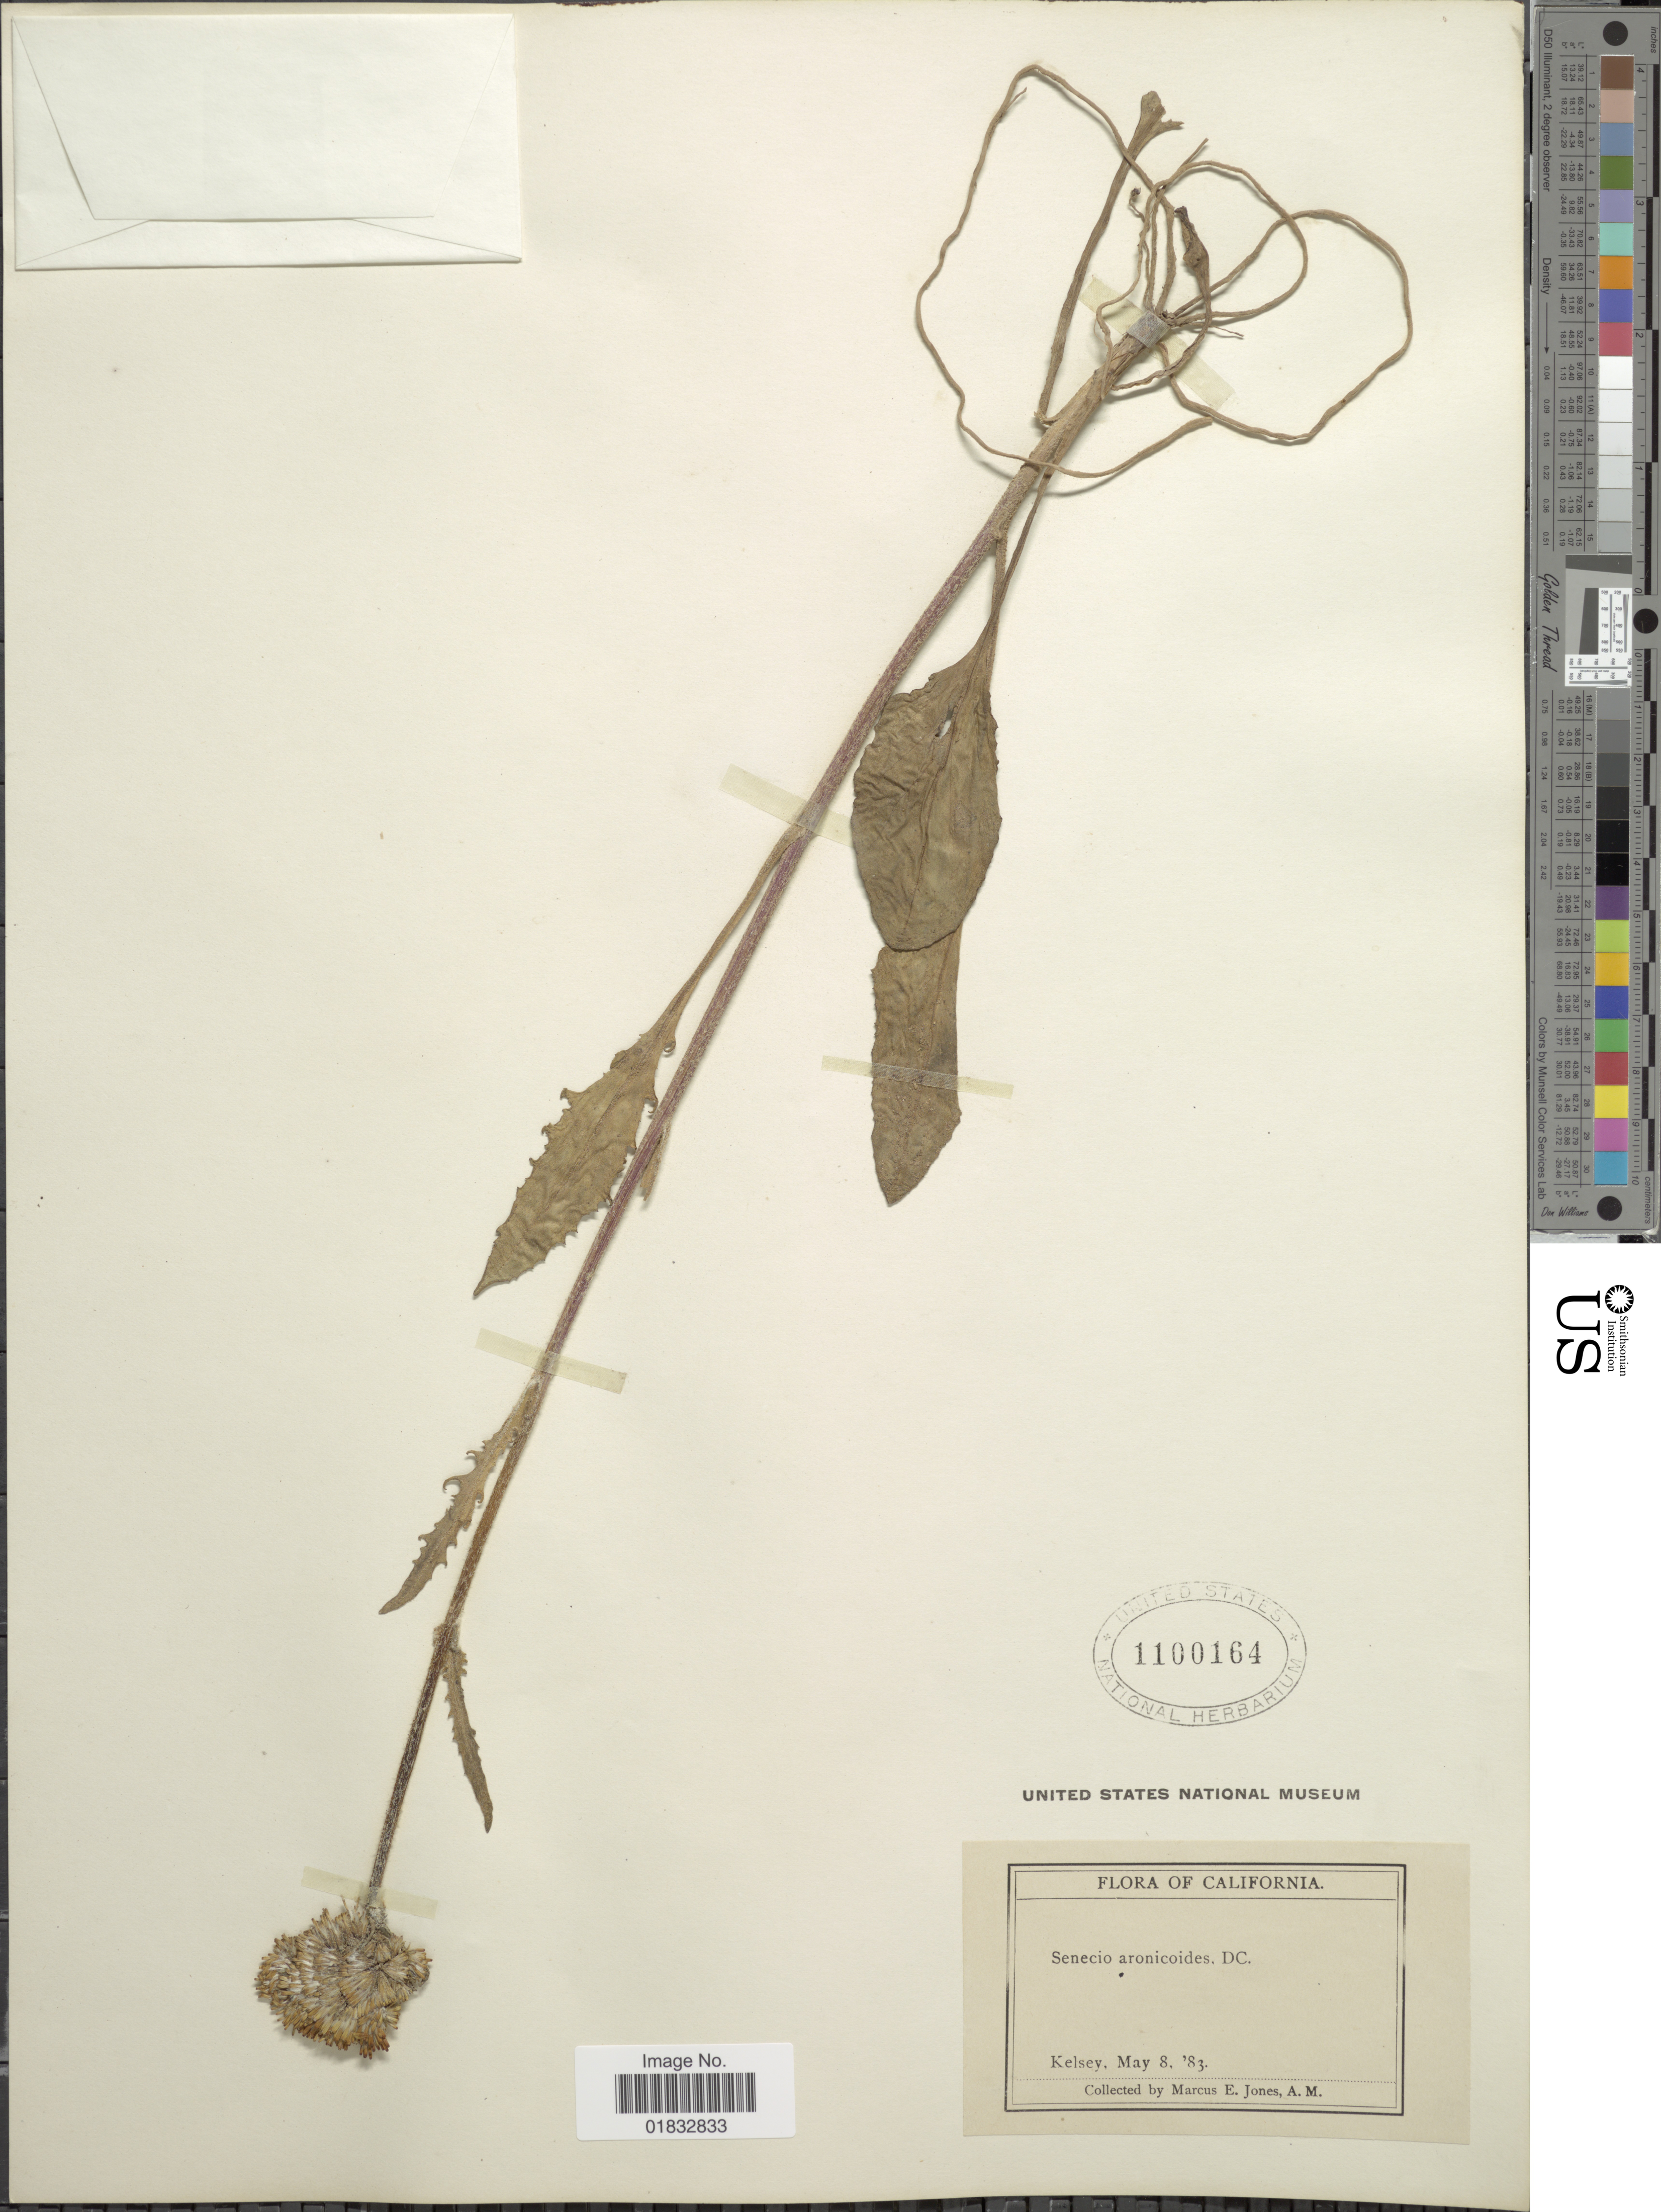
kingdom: Plantae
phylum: Tracheophyta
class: Magnoliopsida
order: Asterales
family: Asteraceae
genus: Senecio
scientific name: Senecio aronicoides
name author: DC.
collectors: M. E. Jones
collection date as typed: Transcribed d/m/y: 8/5/83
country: United States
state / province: California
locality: Kelsey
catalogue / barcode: US 1100164